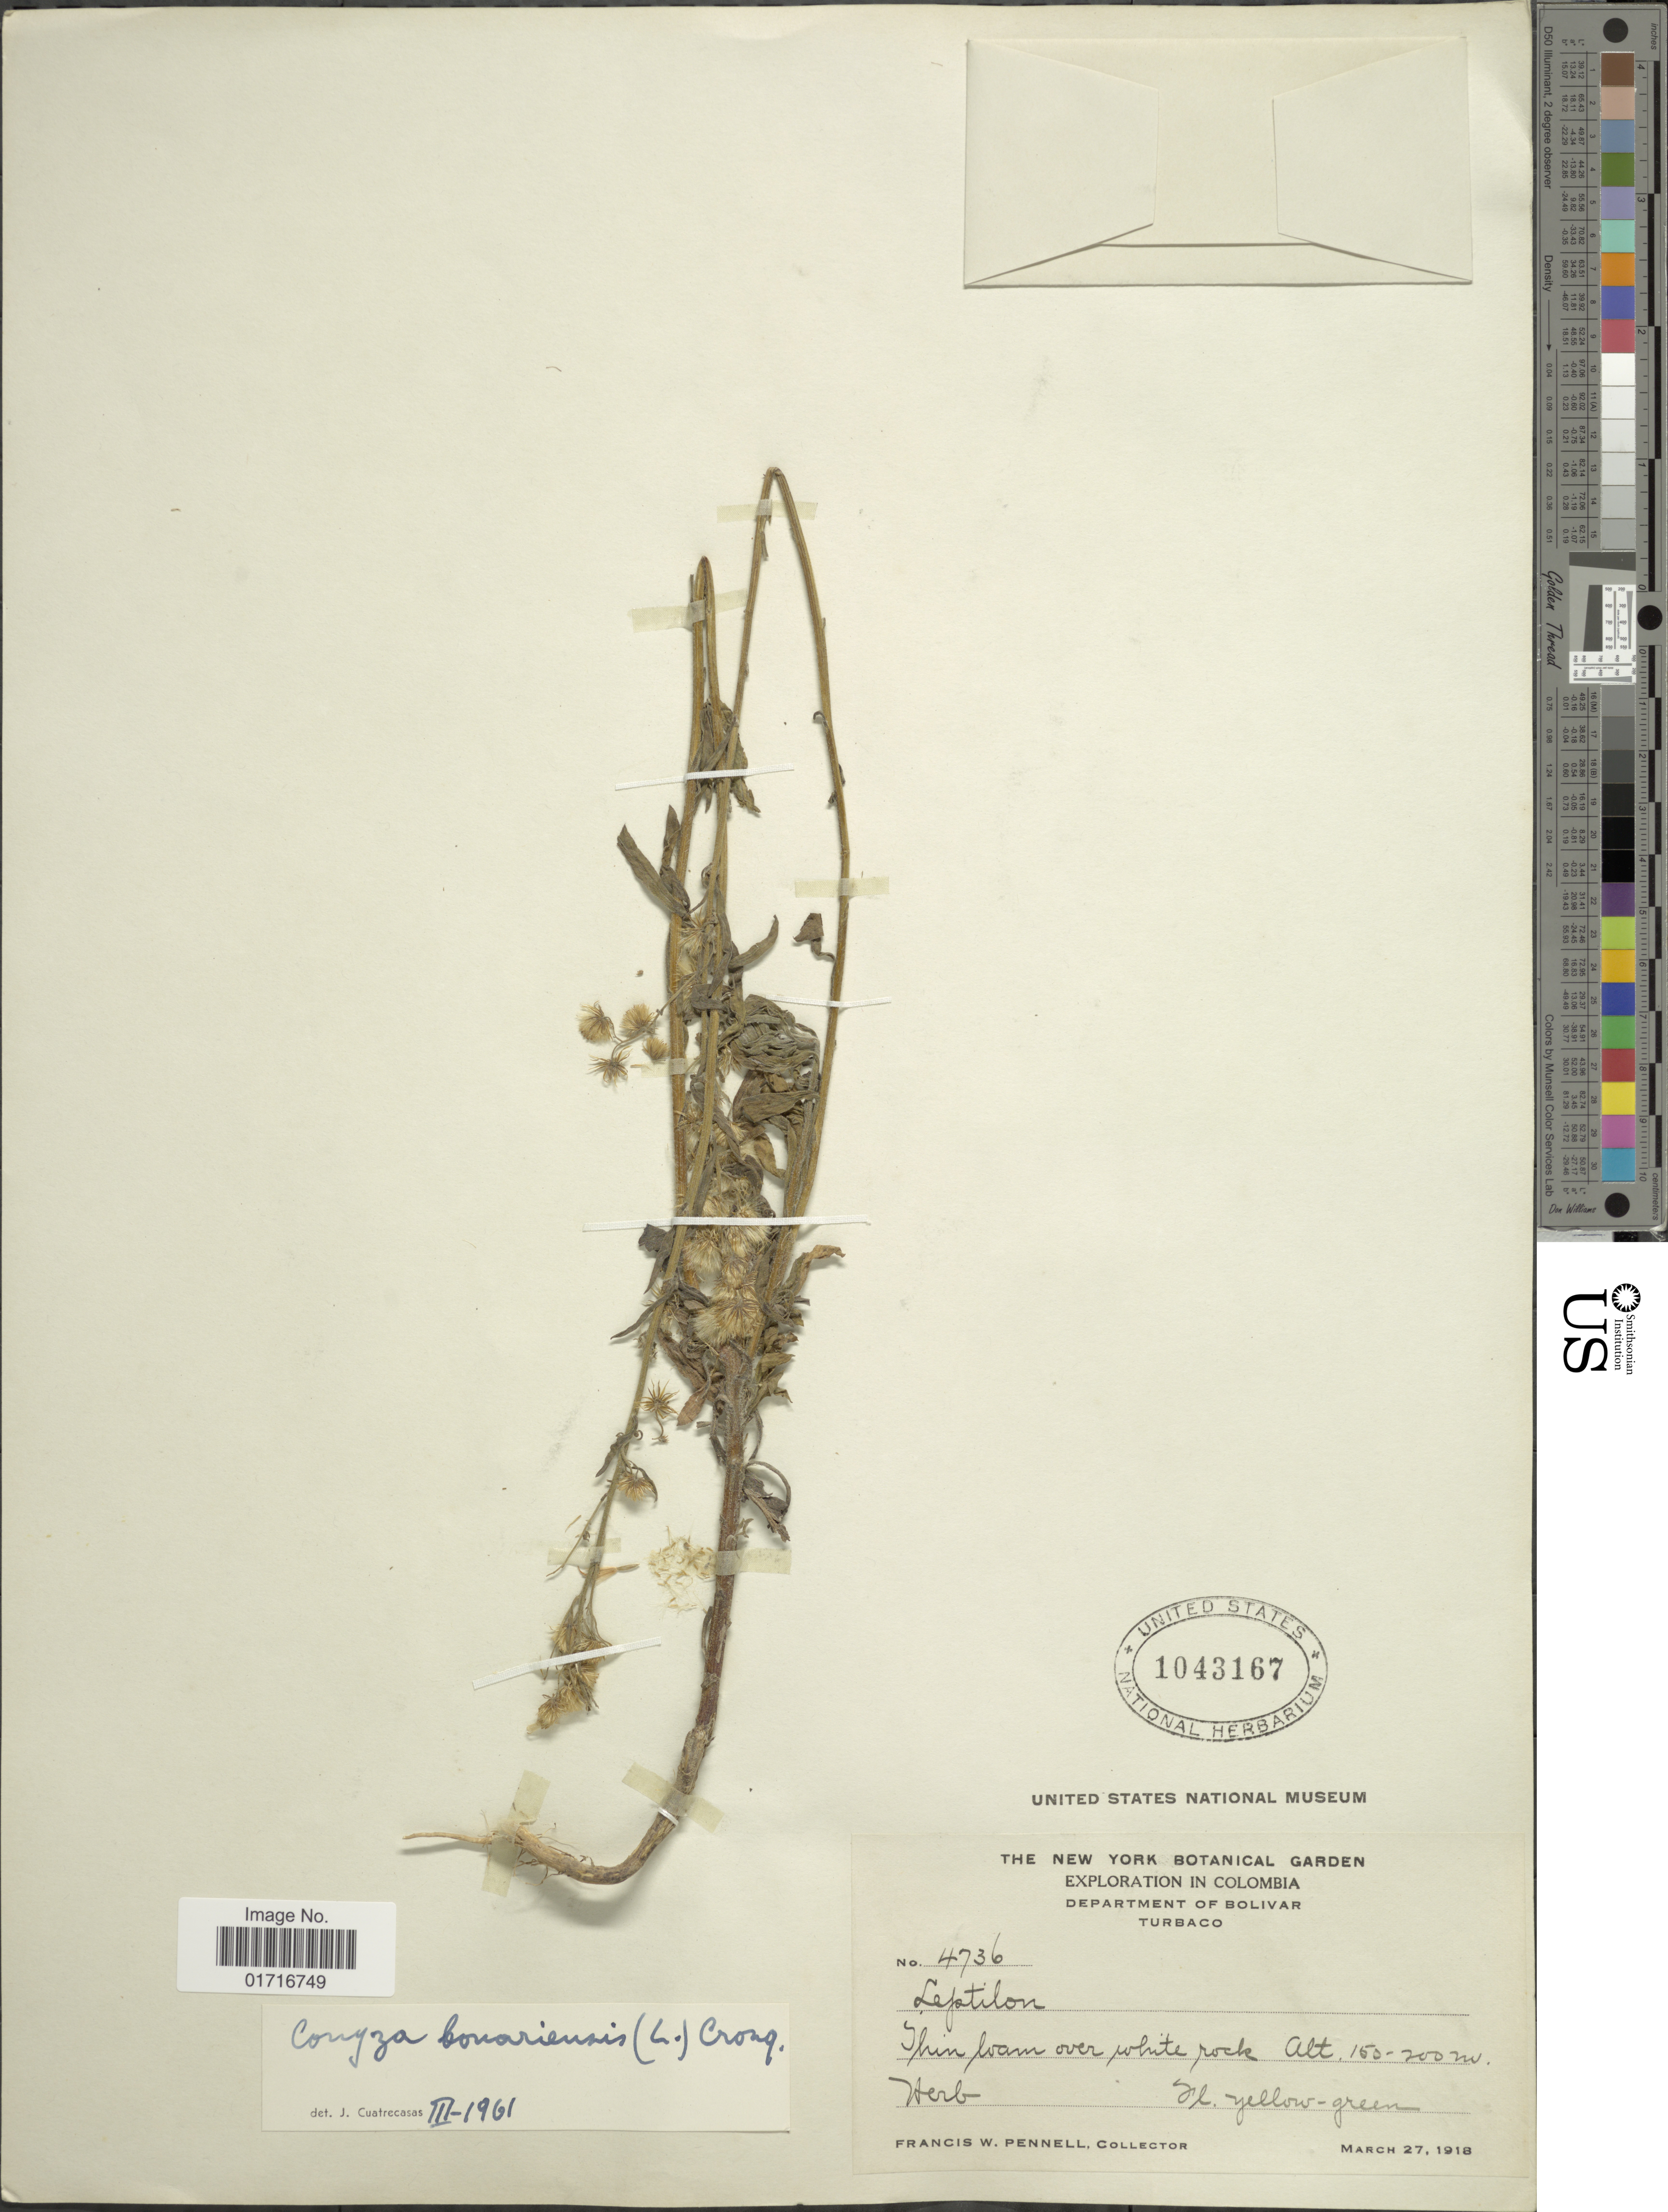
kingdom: Plantae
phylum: Tracheophyta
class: Magnoliopsida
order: Asterales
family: Asteraceae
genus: Conyza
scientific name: Conyza bonariensis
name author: (L.) Cronq.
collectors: F. W. Pennell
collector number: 4736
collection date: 1918-03-27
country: Colombia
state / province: Bolívar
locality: Department of Bolivar, Turbaco.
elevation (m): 150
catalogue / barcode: US 1043167